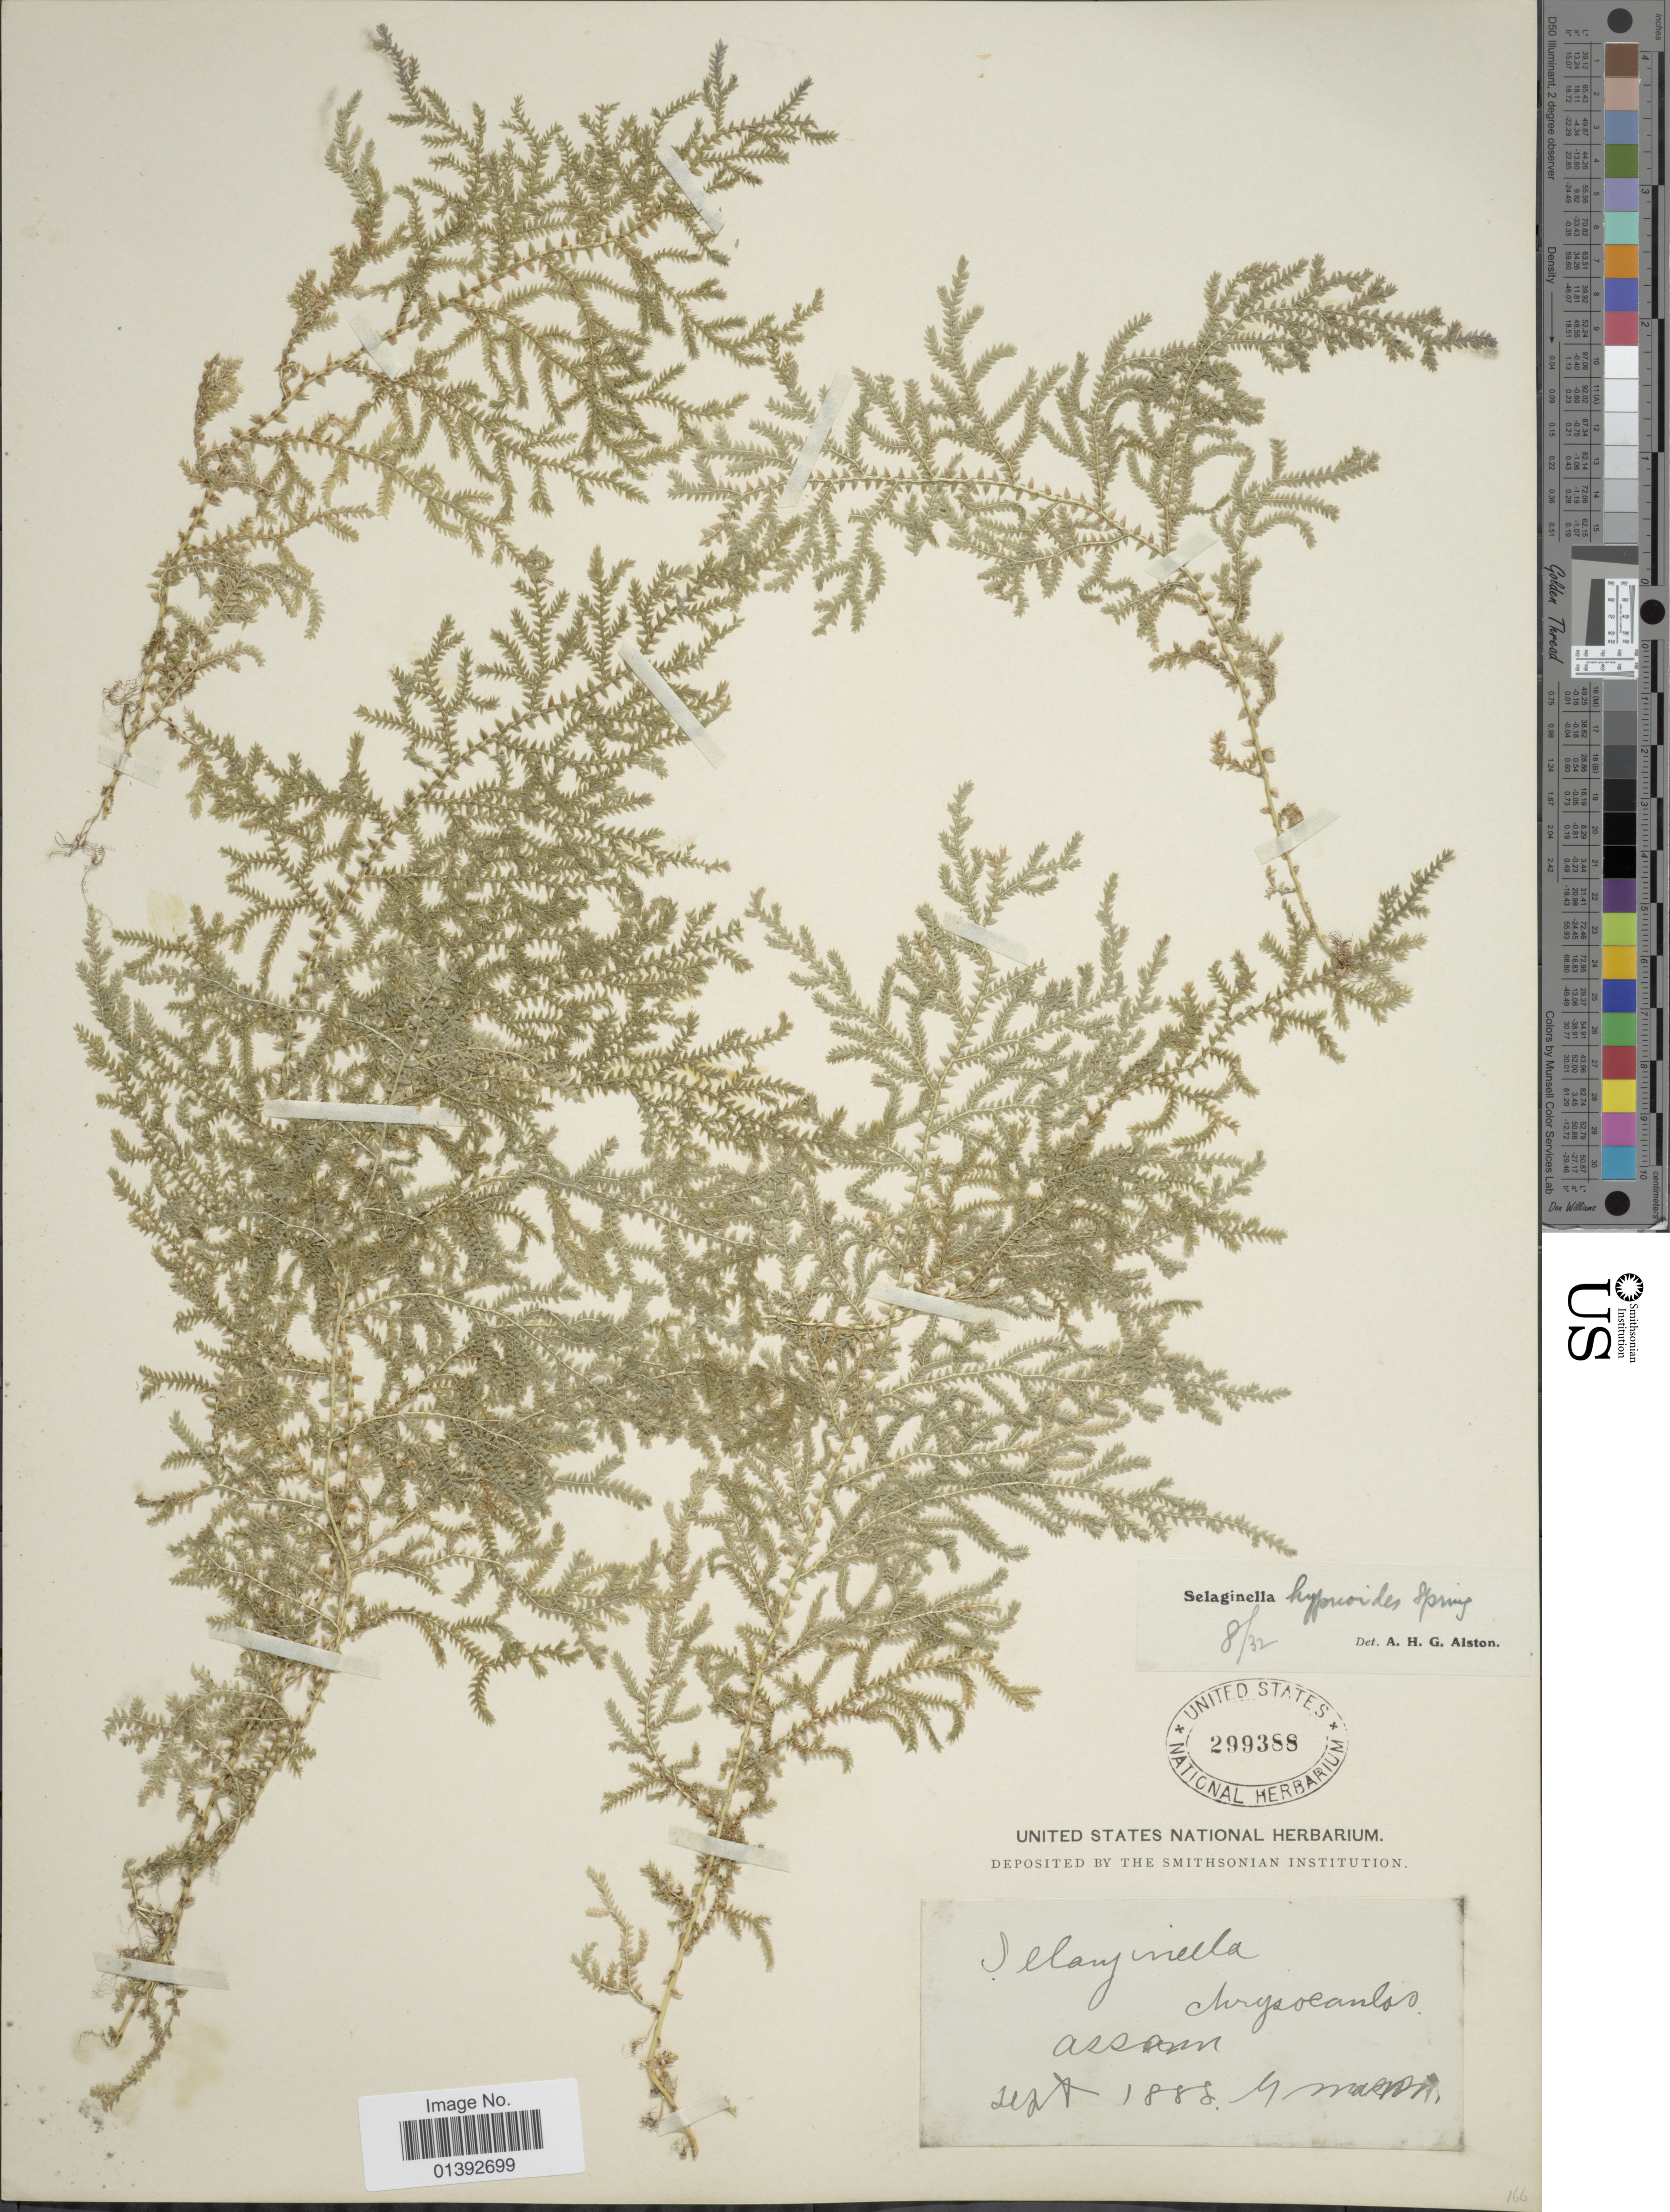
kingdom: Plantae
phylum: Tracheophyta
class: Lycopodiopsida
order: Selaginellales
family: Selaginellaceae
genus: Selaginella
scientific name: Selaginella chrysocaulos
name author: (Hook. & Grev.) Spring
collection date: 1888-09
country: India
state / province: Assam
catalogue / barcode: US 299388